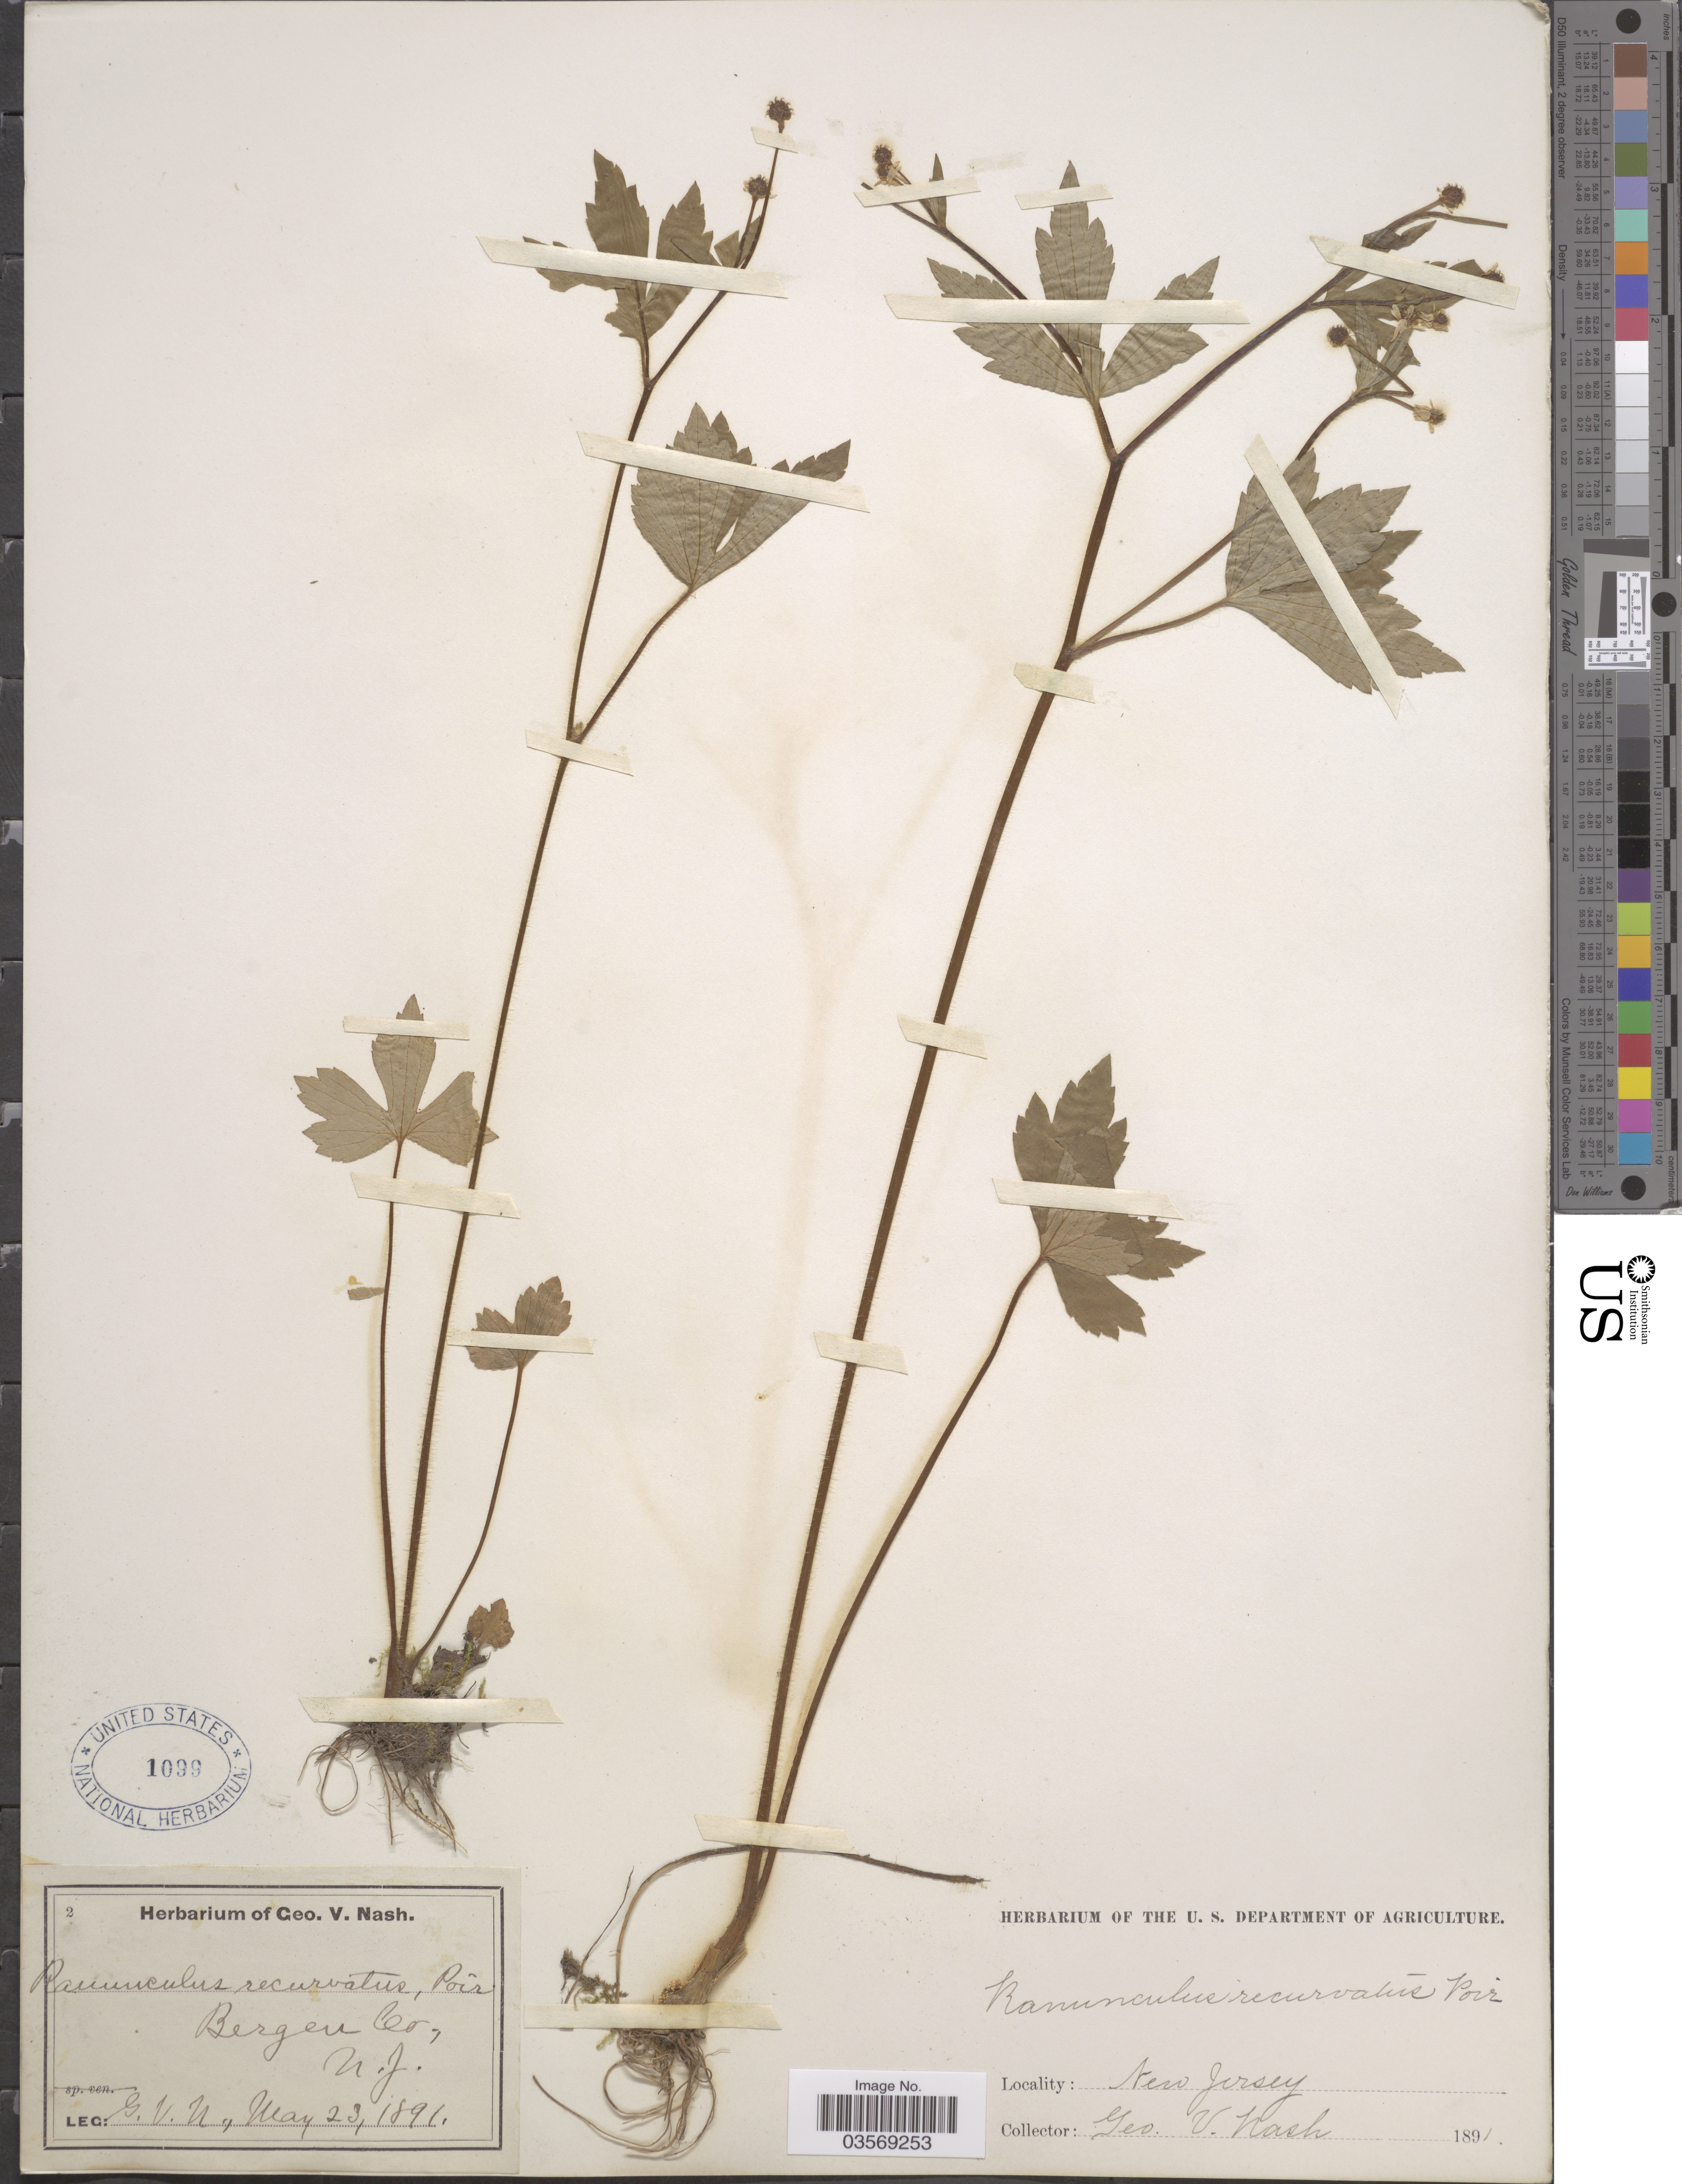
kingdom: Plantae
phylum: Tracheophyta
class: Magnoliopsida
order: Ranunculales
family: Ranunculaceae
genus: Ranunculus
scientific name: Ranunculus recurvatus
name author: Poir.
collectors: G. V. Nash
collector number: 2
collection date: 1891-05-23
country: United States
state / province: New Jersey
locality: Bergen Co.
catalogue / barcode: US 1099